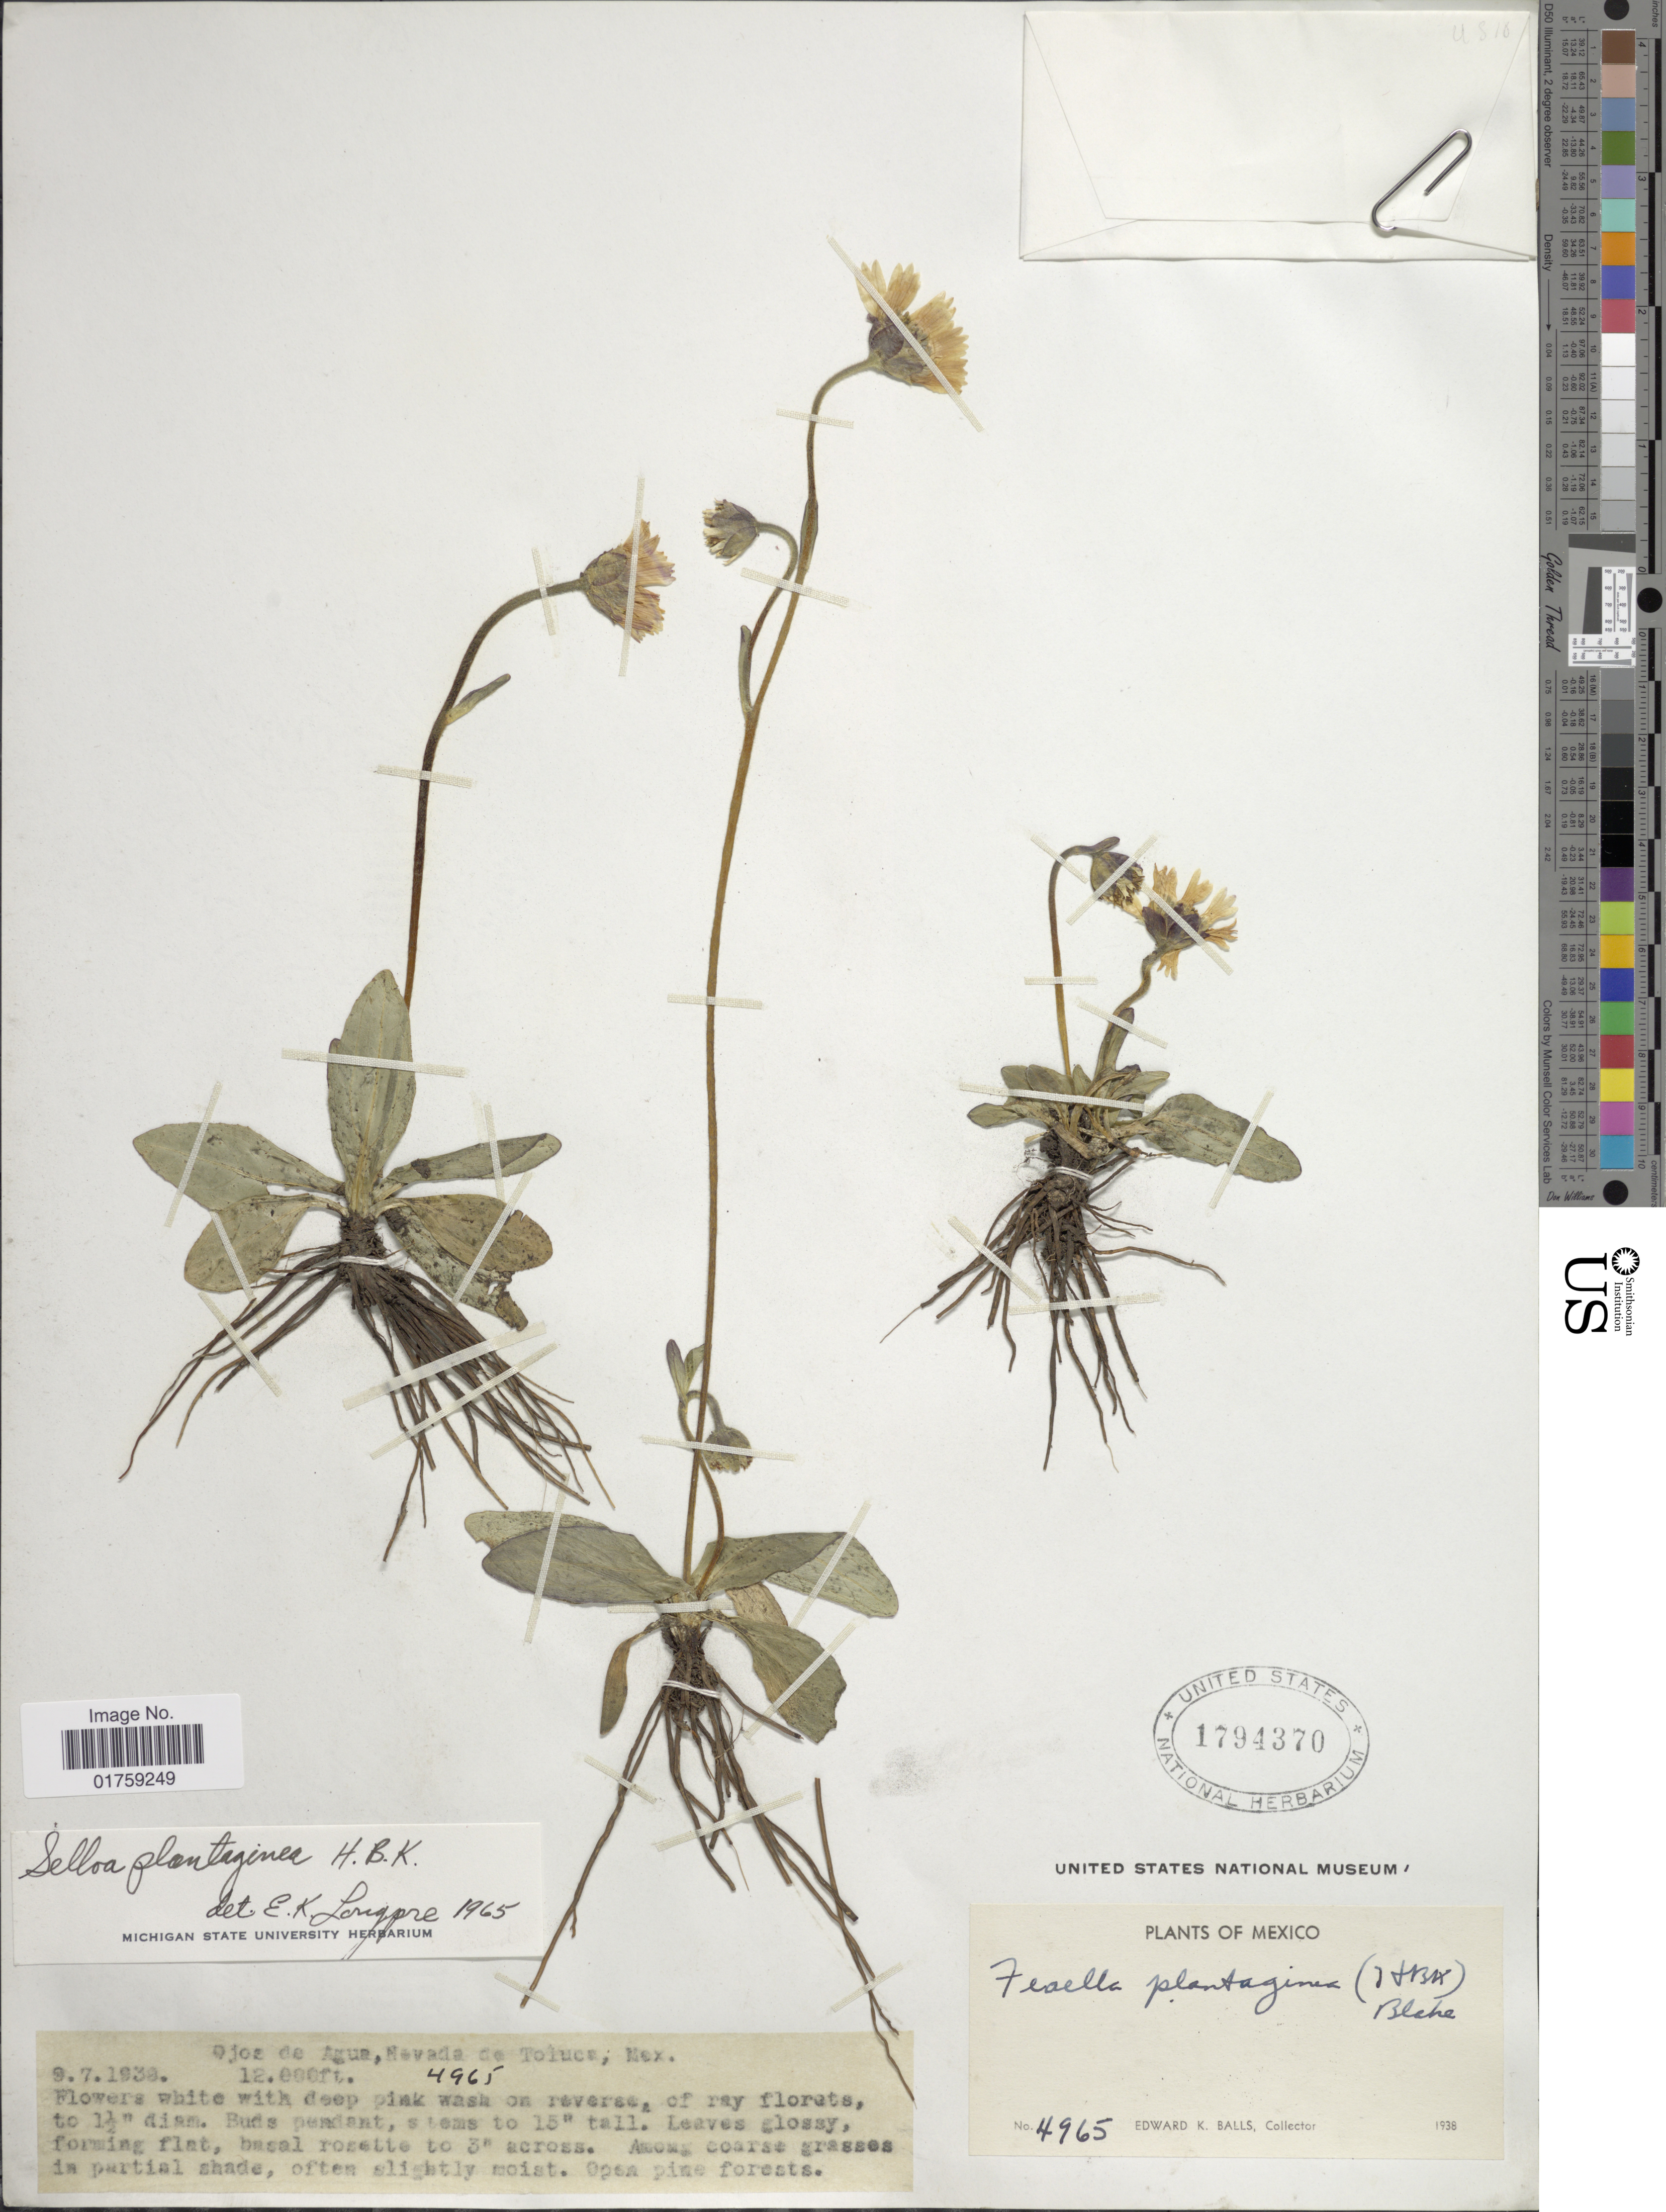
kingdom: Plantae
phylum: Tracheophyta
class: Magnoliopsida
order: Asterales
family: Asteraceae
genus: Selloa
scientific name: Selloa plantaginea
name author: Kunth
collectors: E. K. Balls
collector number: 4965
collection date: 1938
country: Mexico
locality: Mexico. Ojos de Agua, Nevada de Toluca, Mex.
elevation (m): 3658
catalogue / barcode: US 1794370